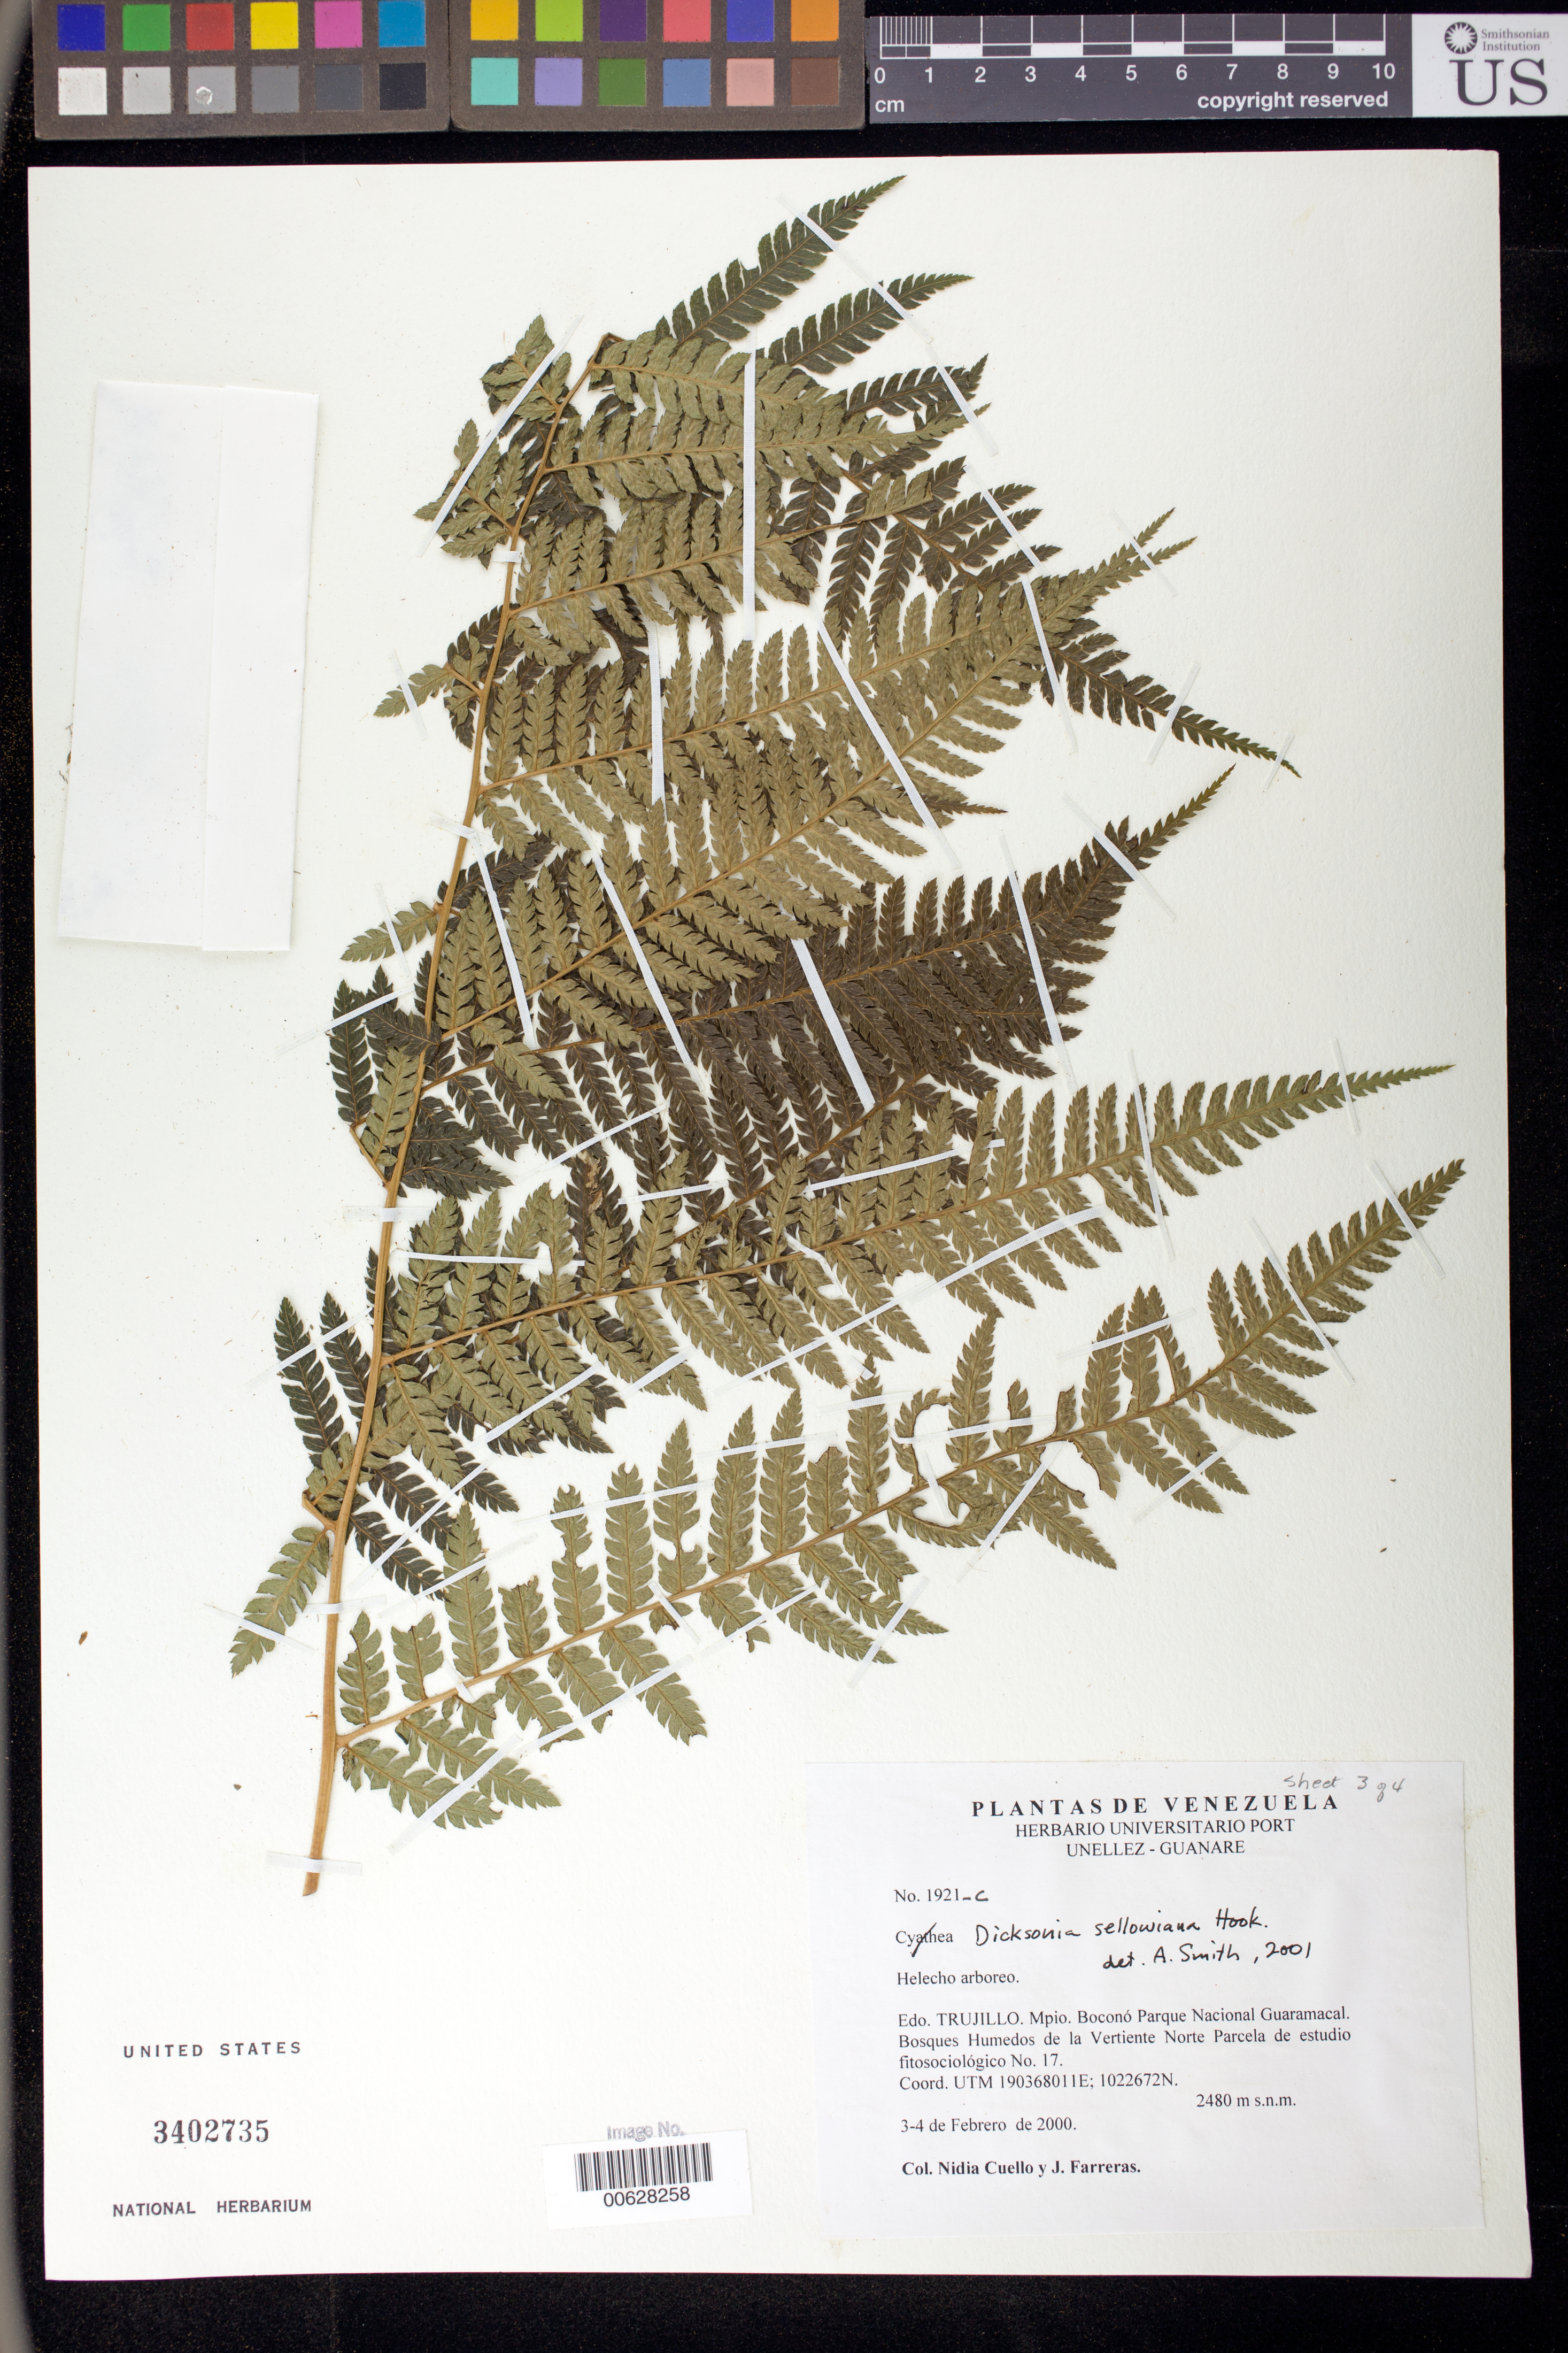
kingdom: Plantae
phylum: Tracheophyta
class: Polypodiopsida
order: Cyatheales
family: Dicksoniaceae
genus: Dicksonia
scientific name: Dicksonia sellowiana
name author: Hook.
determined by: Cuello, Nidia L.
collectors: N. L. Cuello & J. Farreras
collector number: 1921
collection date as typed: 03 Feb 2000 to 04 Feb 2000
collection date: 2000-02-03/2000-02-04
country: Venezuela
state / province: Trujillo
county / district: Boconó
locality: Parque Nacional Guaramacal. Vertiente N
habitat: Bosques húmedos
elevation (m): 2480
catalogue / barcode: US 3402735